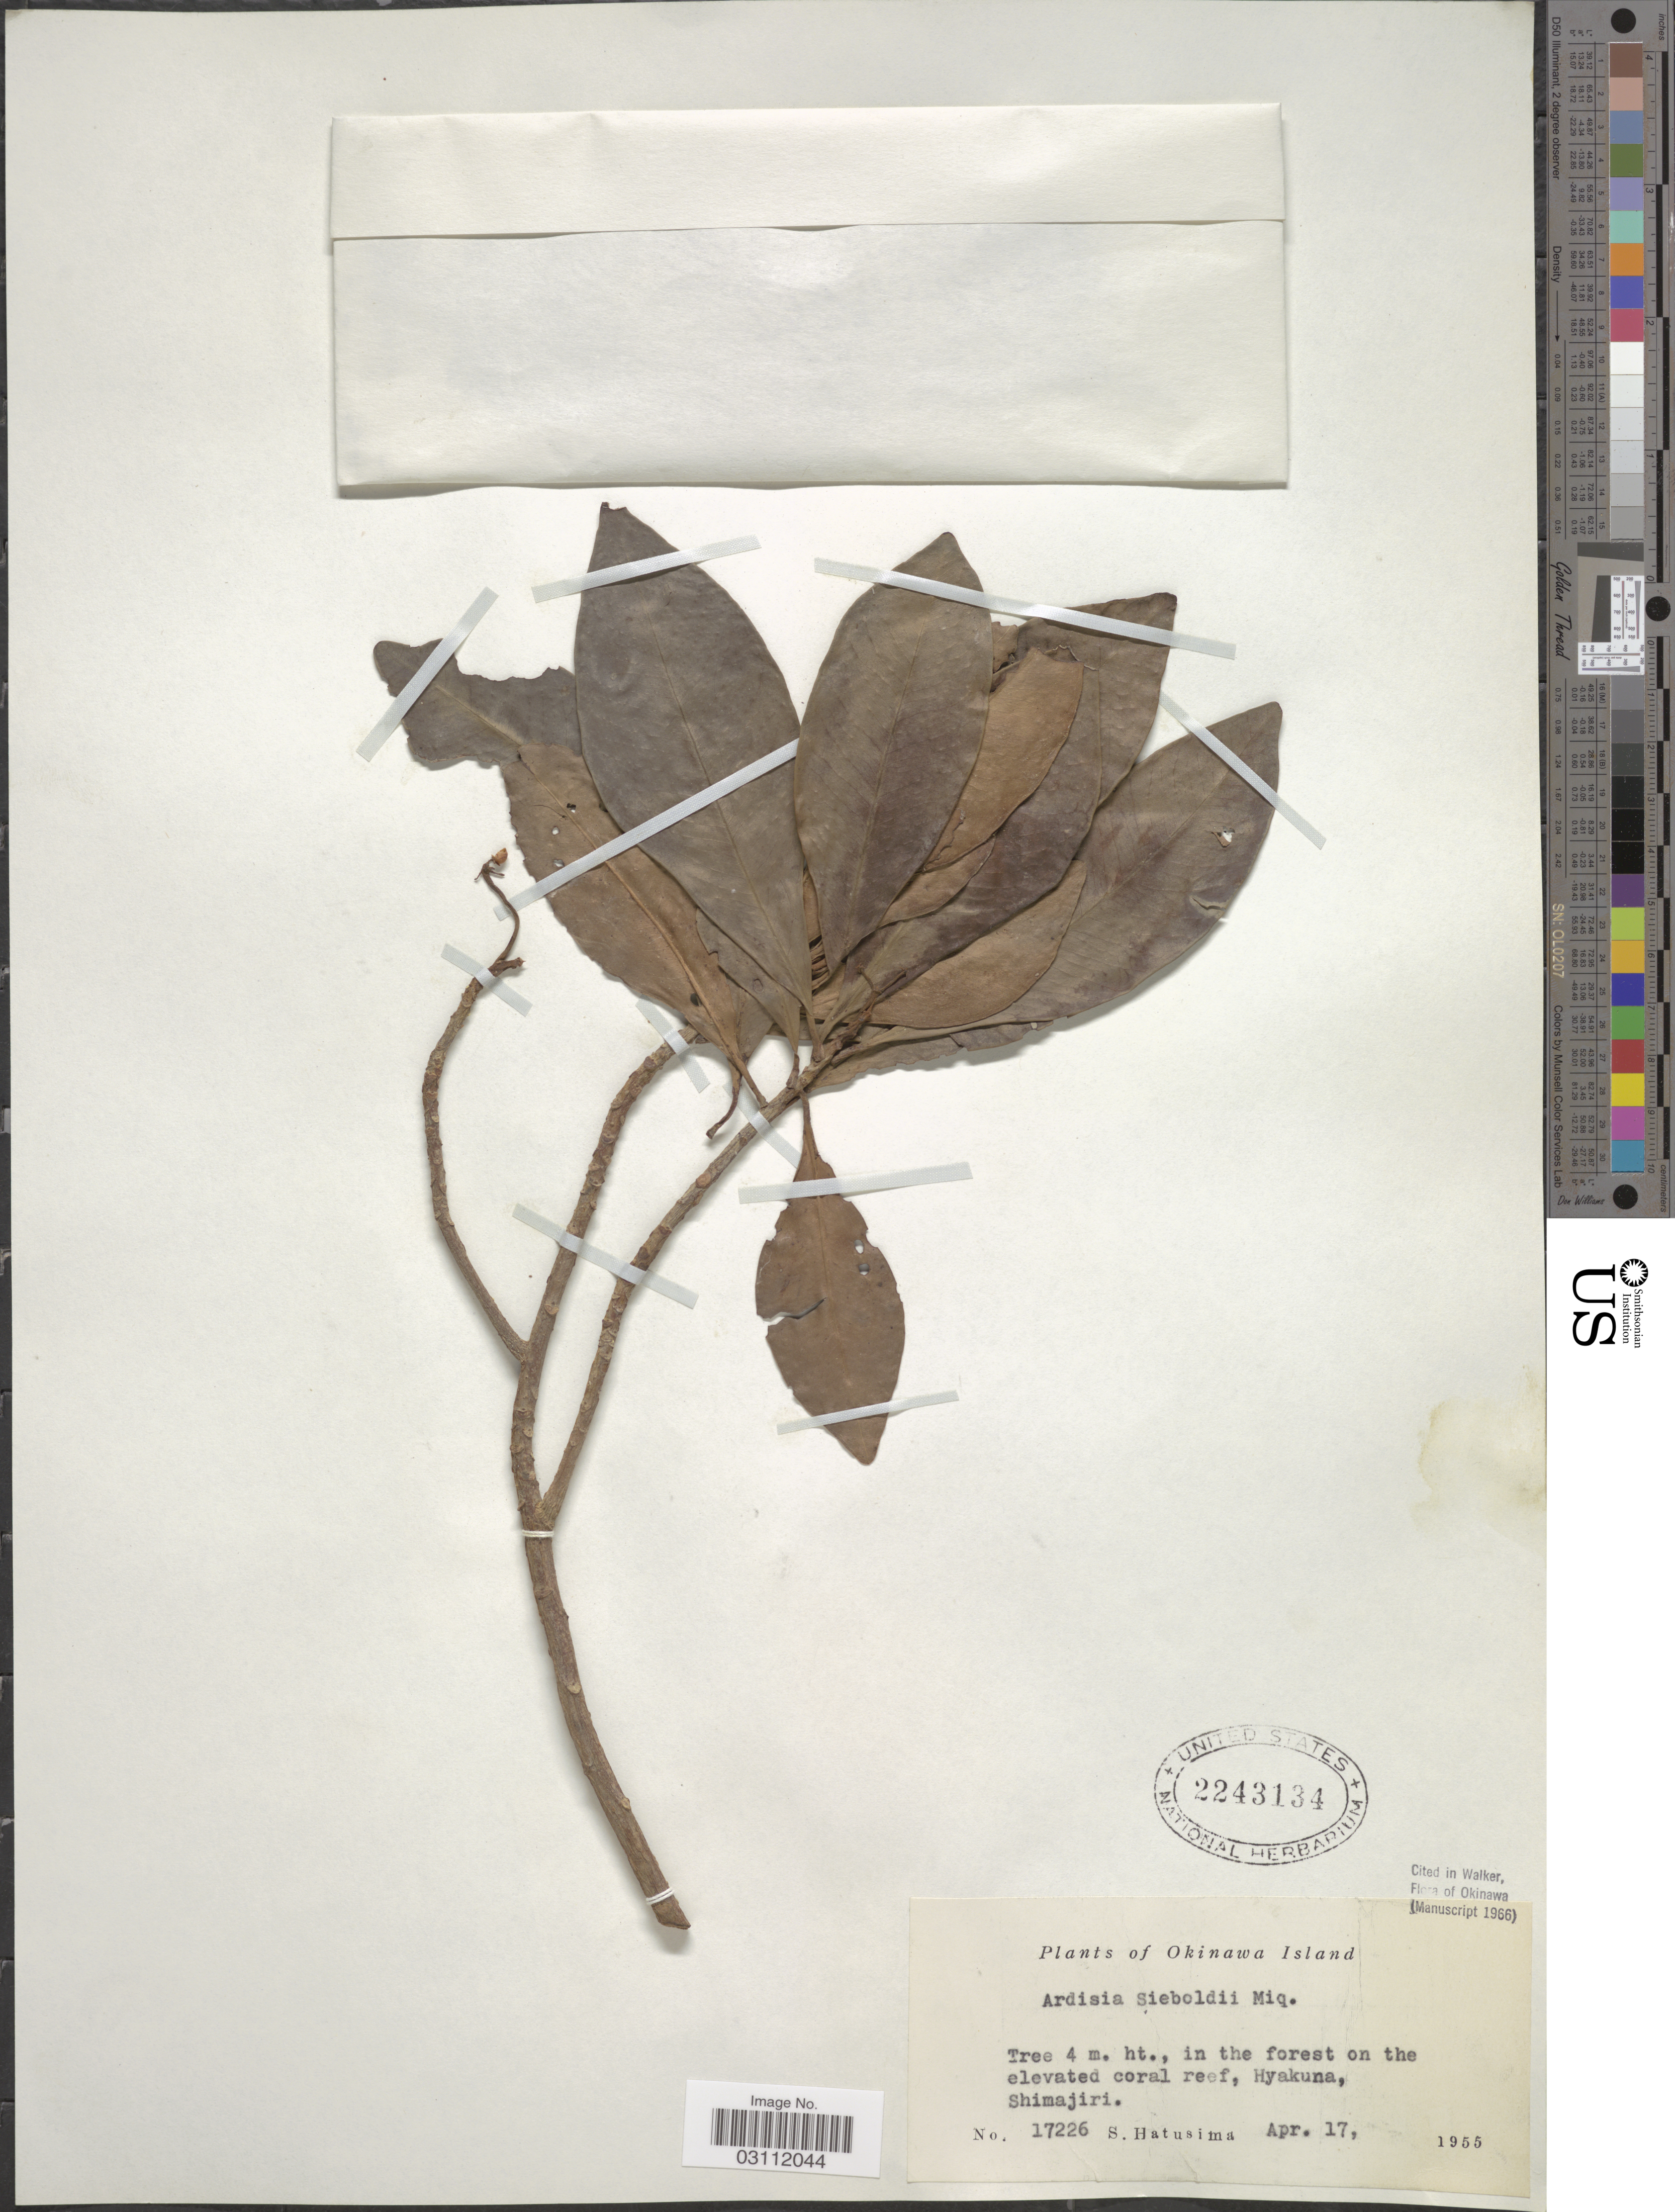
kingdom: Plantae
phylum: Tracheophyta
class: Magnoliopsida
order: Ericales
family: Primulaceae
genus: Ardisia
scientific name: Ardisia sieboldii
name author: Miq.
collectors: S. Hatusima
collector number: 17226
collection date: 1955-04-17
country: Japan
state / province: Okinawa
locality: Okinawa Island, in the forest in the elevated coral reef, Hyakuna, Shimajiri.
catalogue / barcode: US 2243134